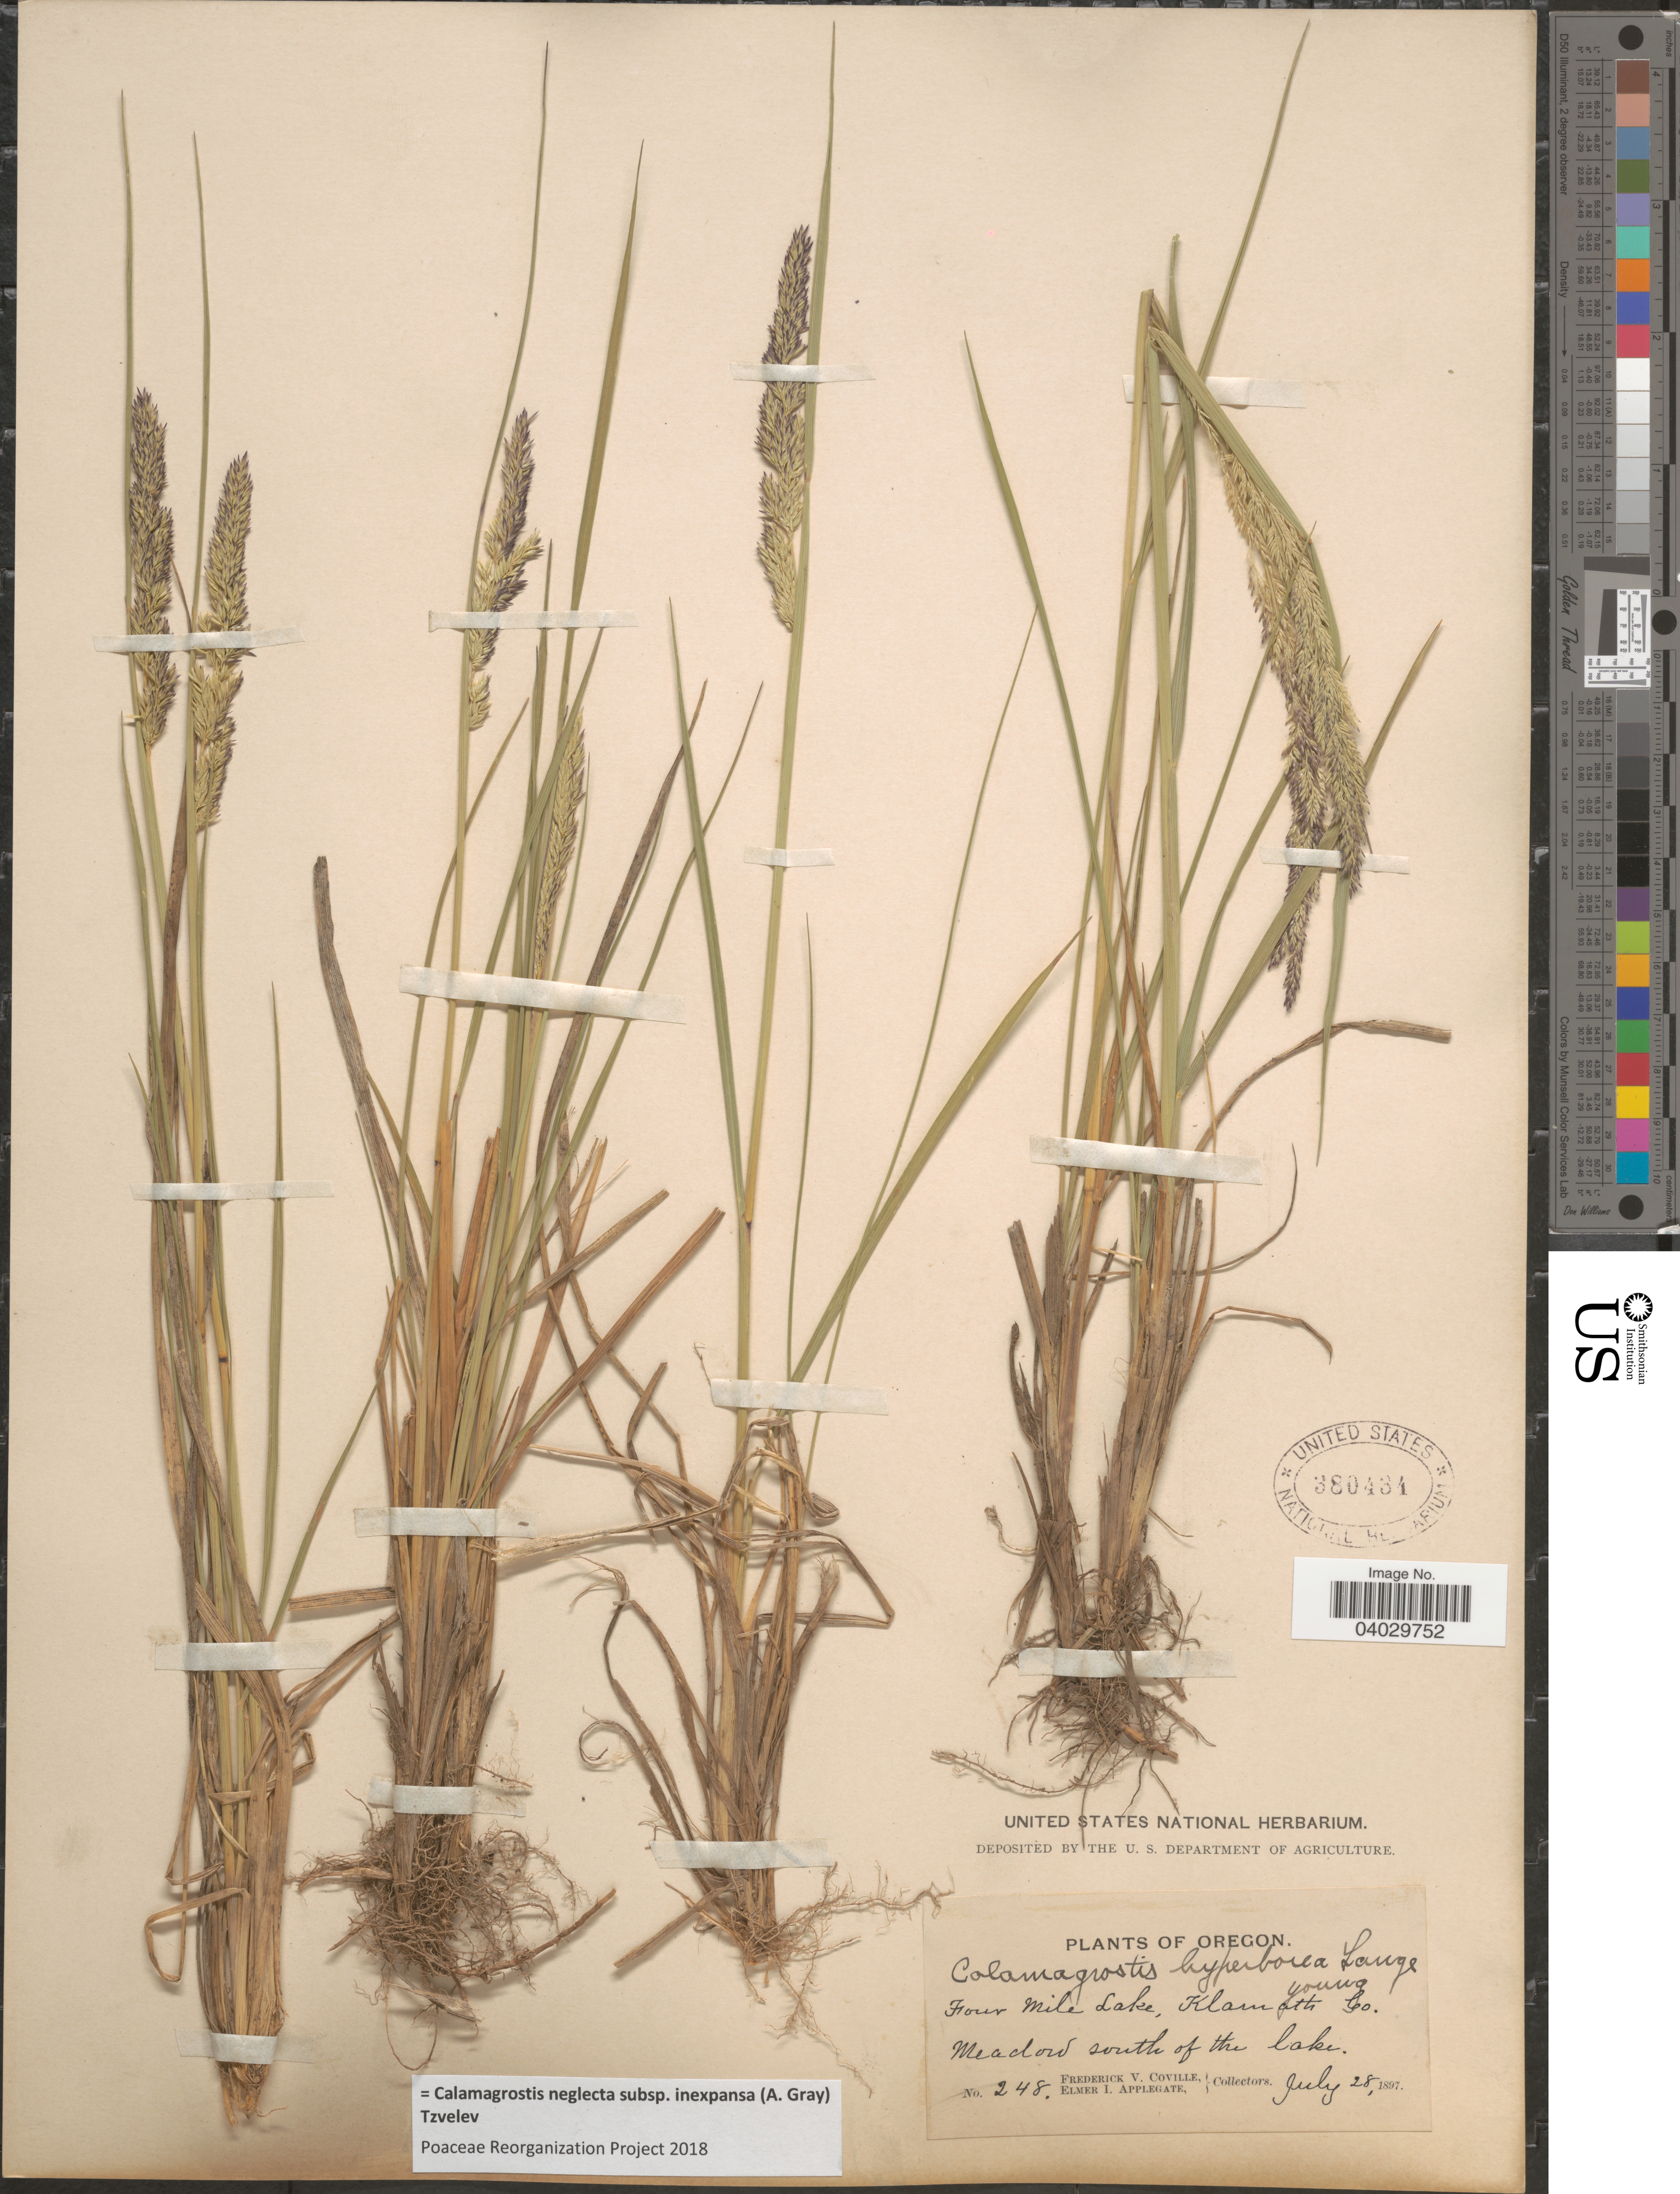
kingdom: Plantae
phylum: Tracheophyta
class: Liliopsida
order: Poales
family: Poaceae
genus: Calamagrostis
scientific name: Calamagrostis neglecta subsp. inexpansa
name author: (A. Gray) Tzvelev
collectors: F. V. Coville & E. I. Applegate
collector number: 248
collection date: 1897-07-28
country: United States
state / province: Oregon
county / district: Klamath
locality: Four Mile Lake, Klamath Co. Meadow south of the lake.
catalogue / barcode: US 380434